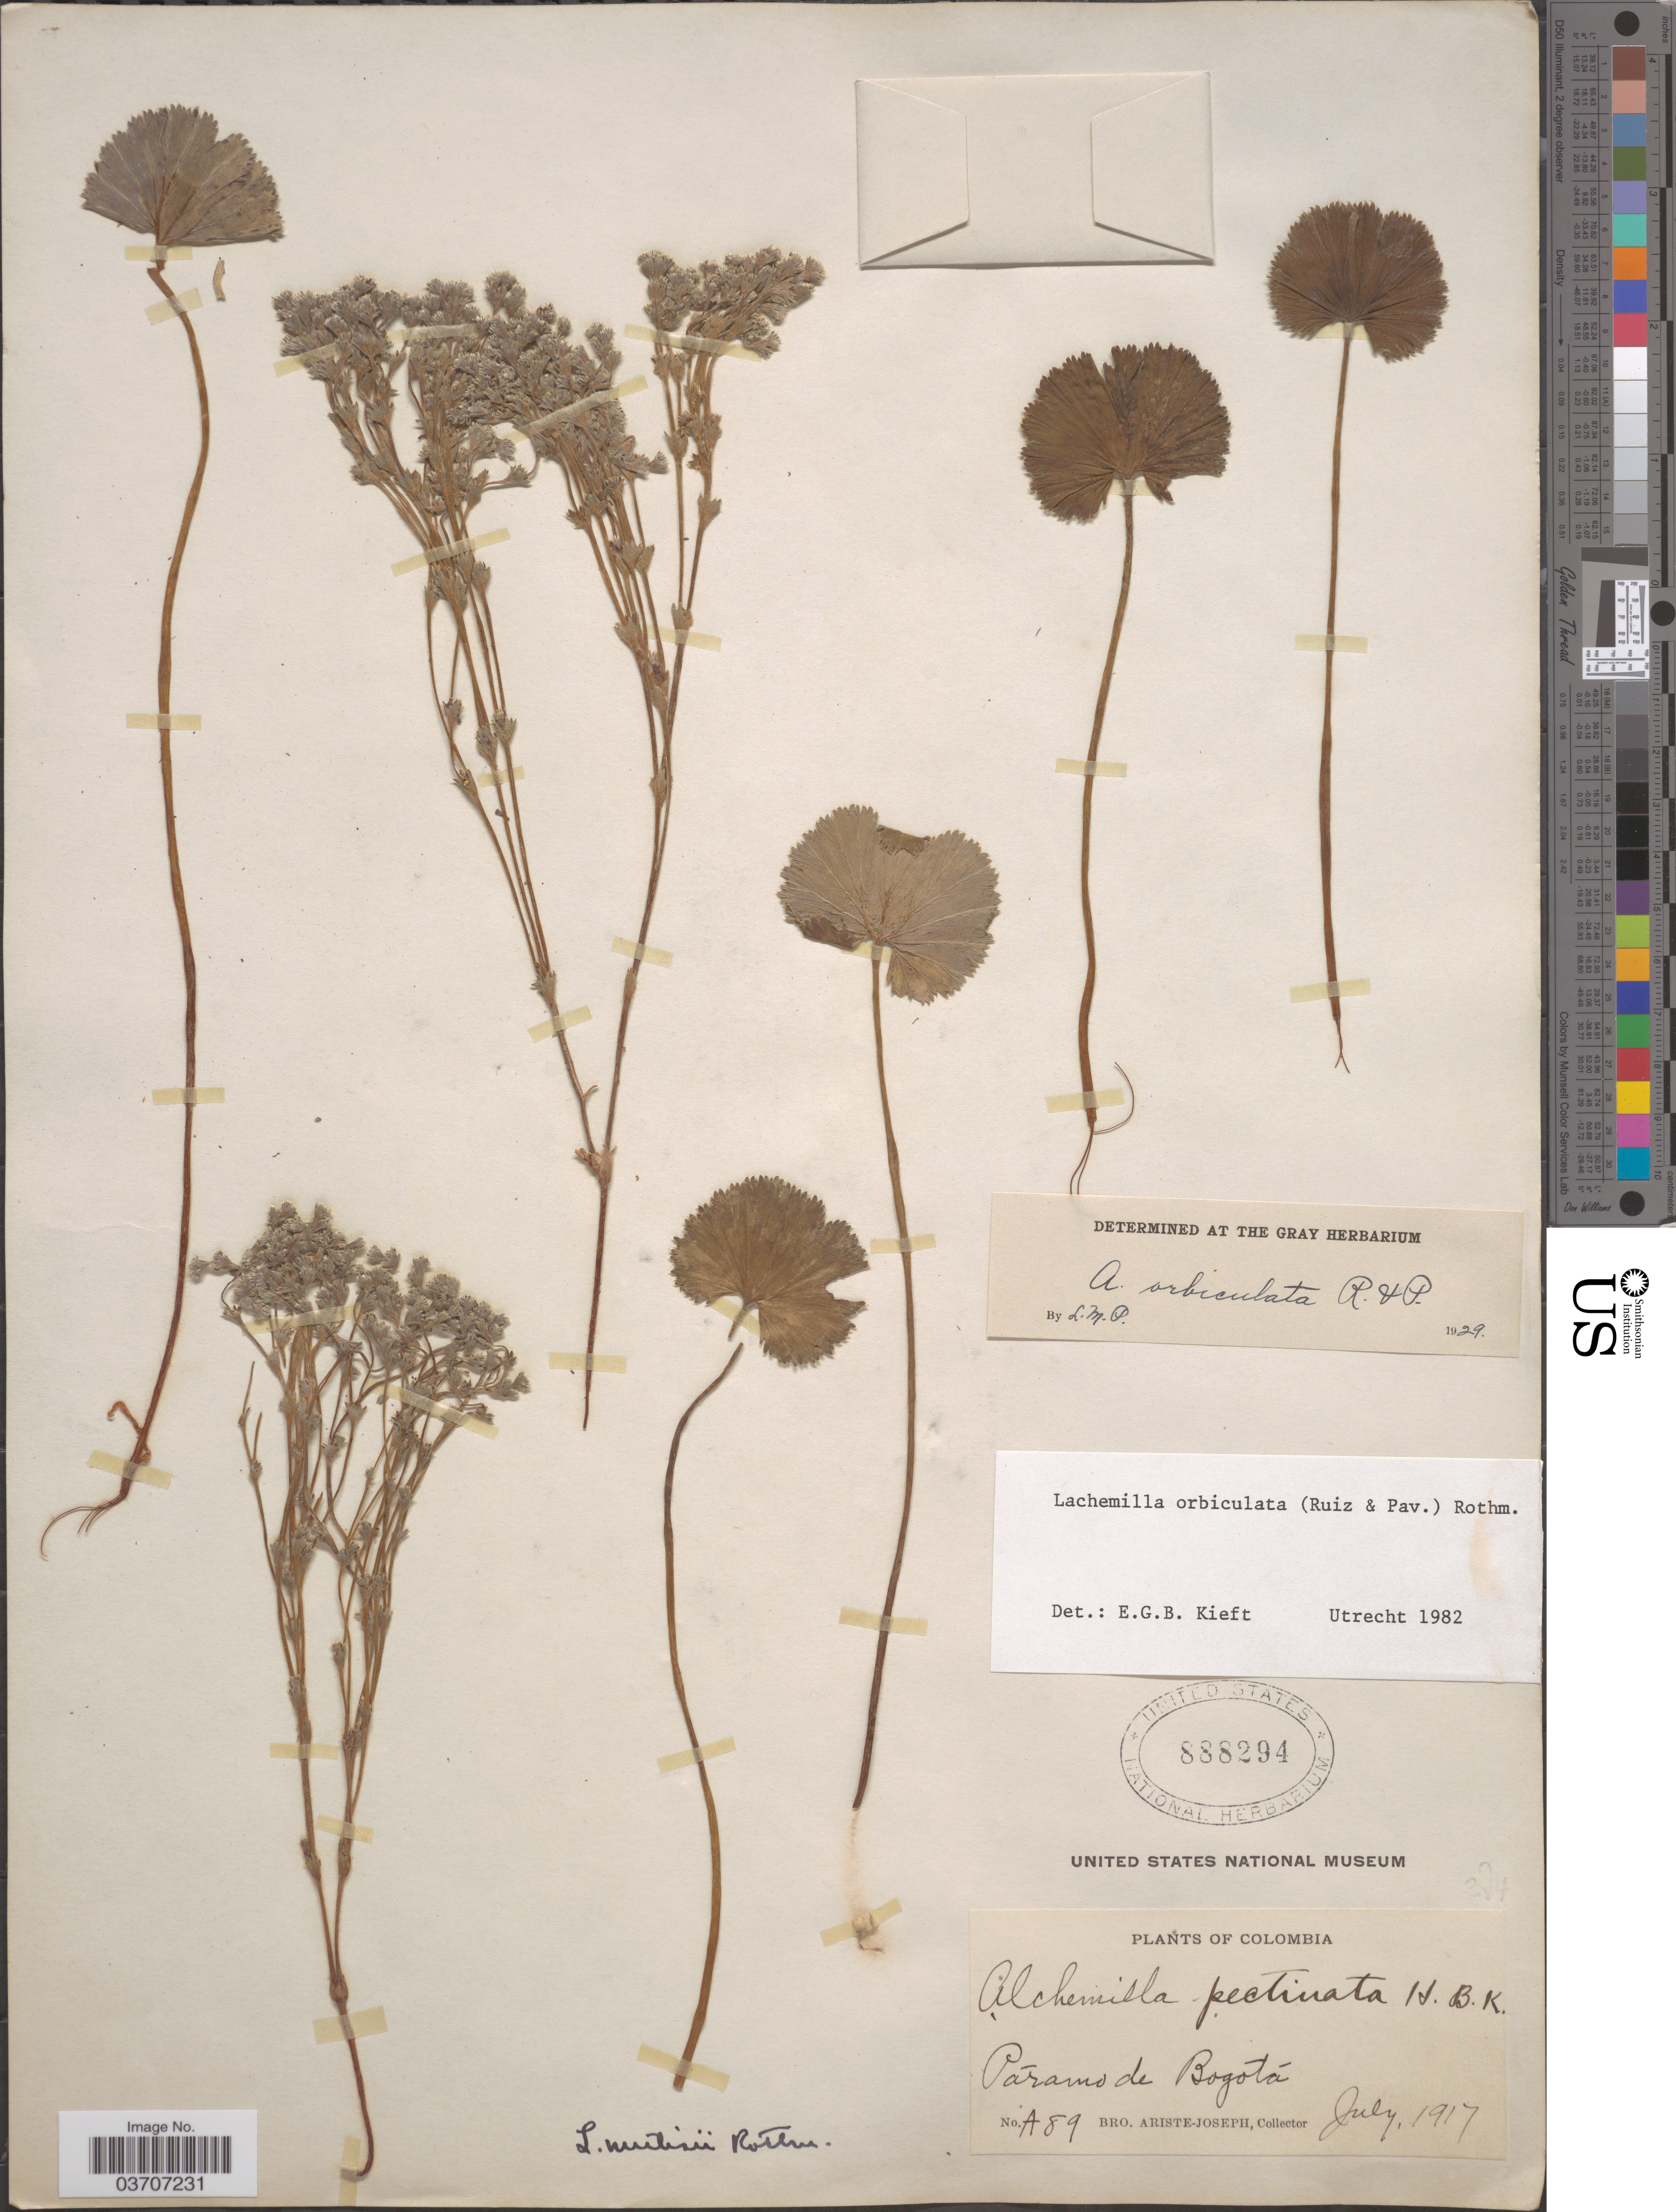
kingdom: Plantae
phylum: Tracheophyta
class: Magnoliopsida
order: Rosales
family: Rosaceae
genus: Lachemilla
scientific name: Lachemilla orbiculata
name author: (Ruiz & Pav.) Rydb.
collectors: Bro. Ariste-Joseph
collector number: A89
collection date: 1917-07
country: Colombia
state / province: Bogota D.C.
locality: Páramo de Bogota.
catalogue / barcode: US 888294